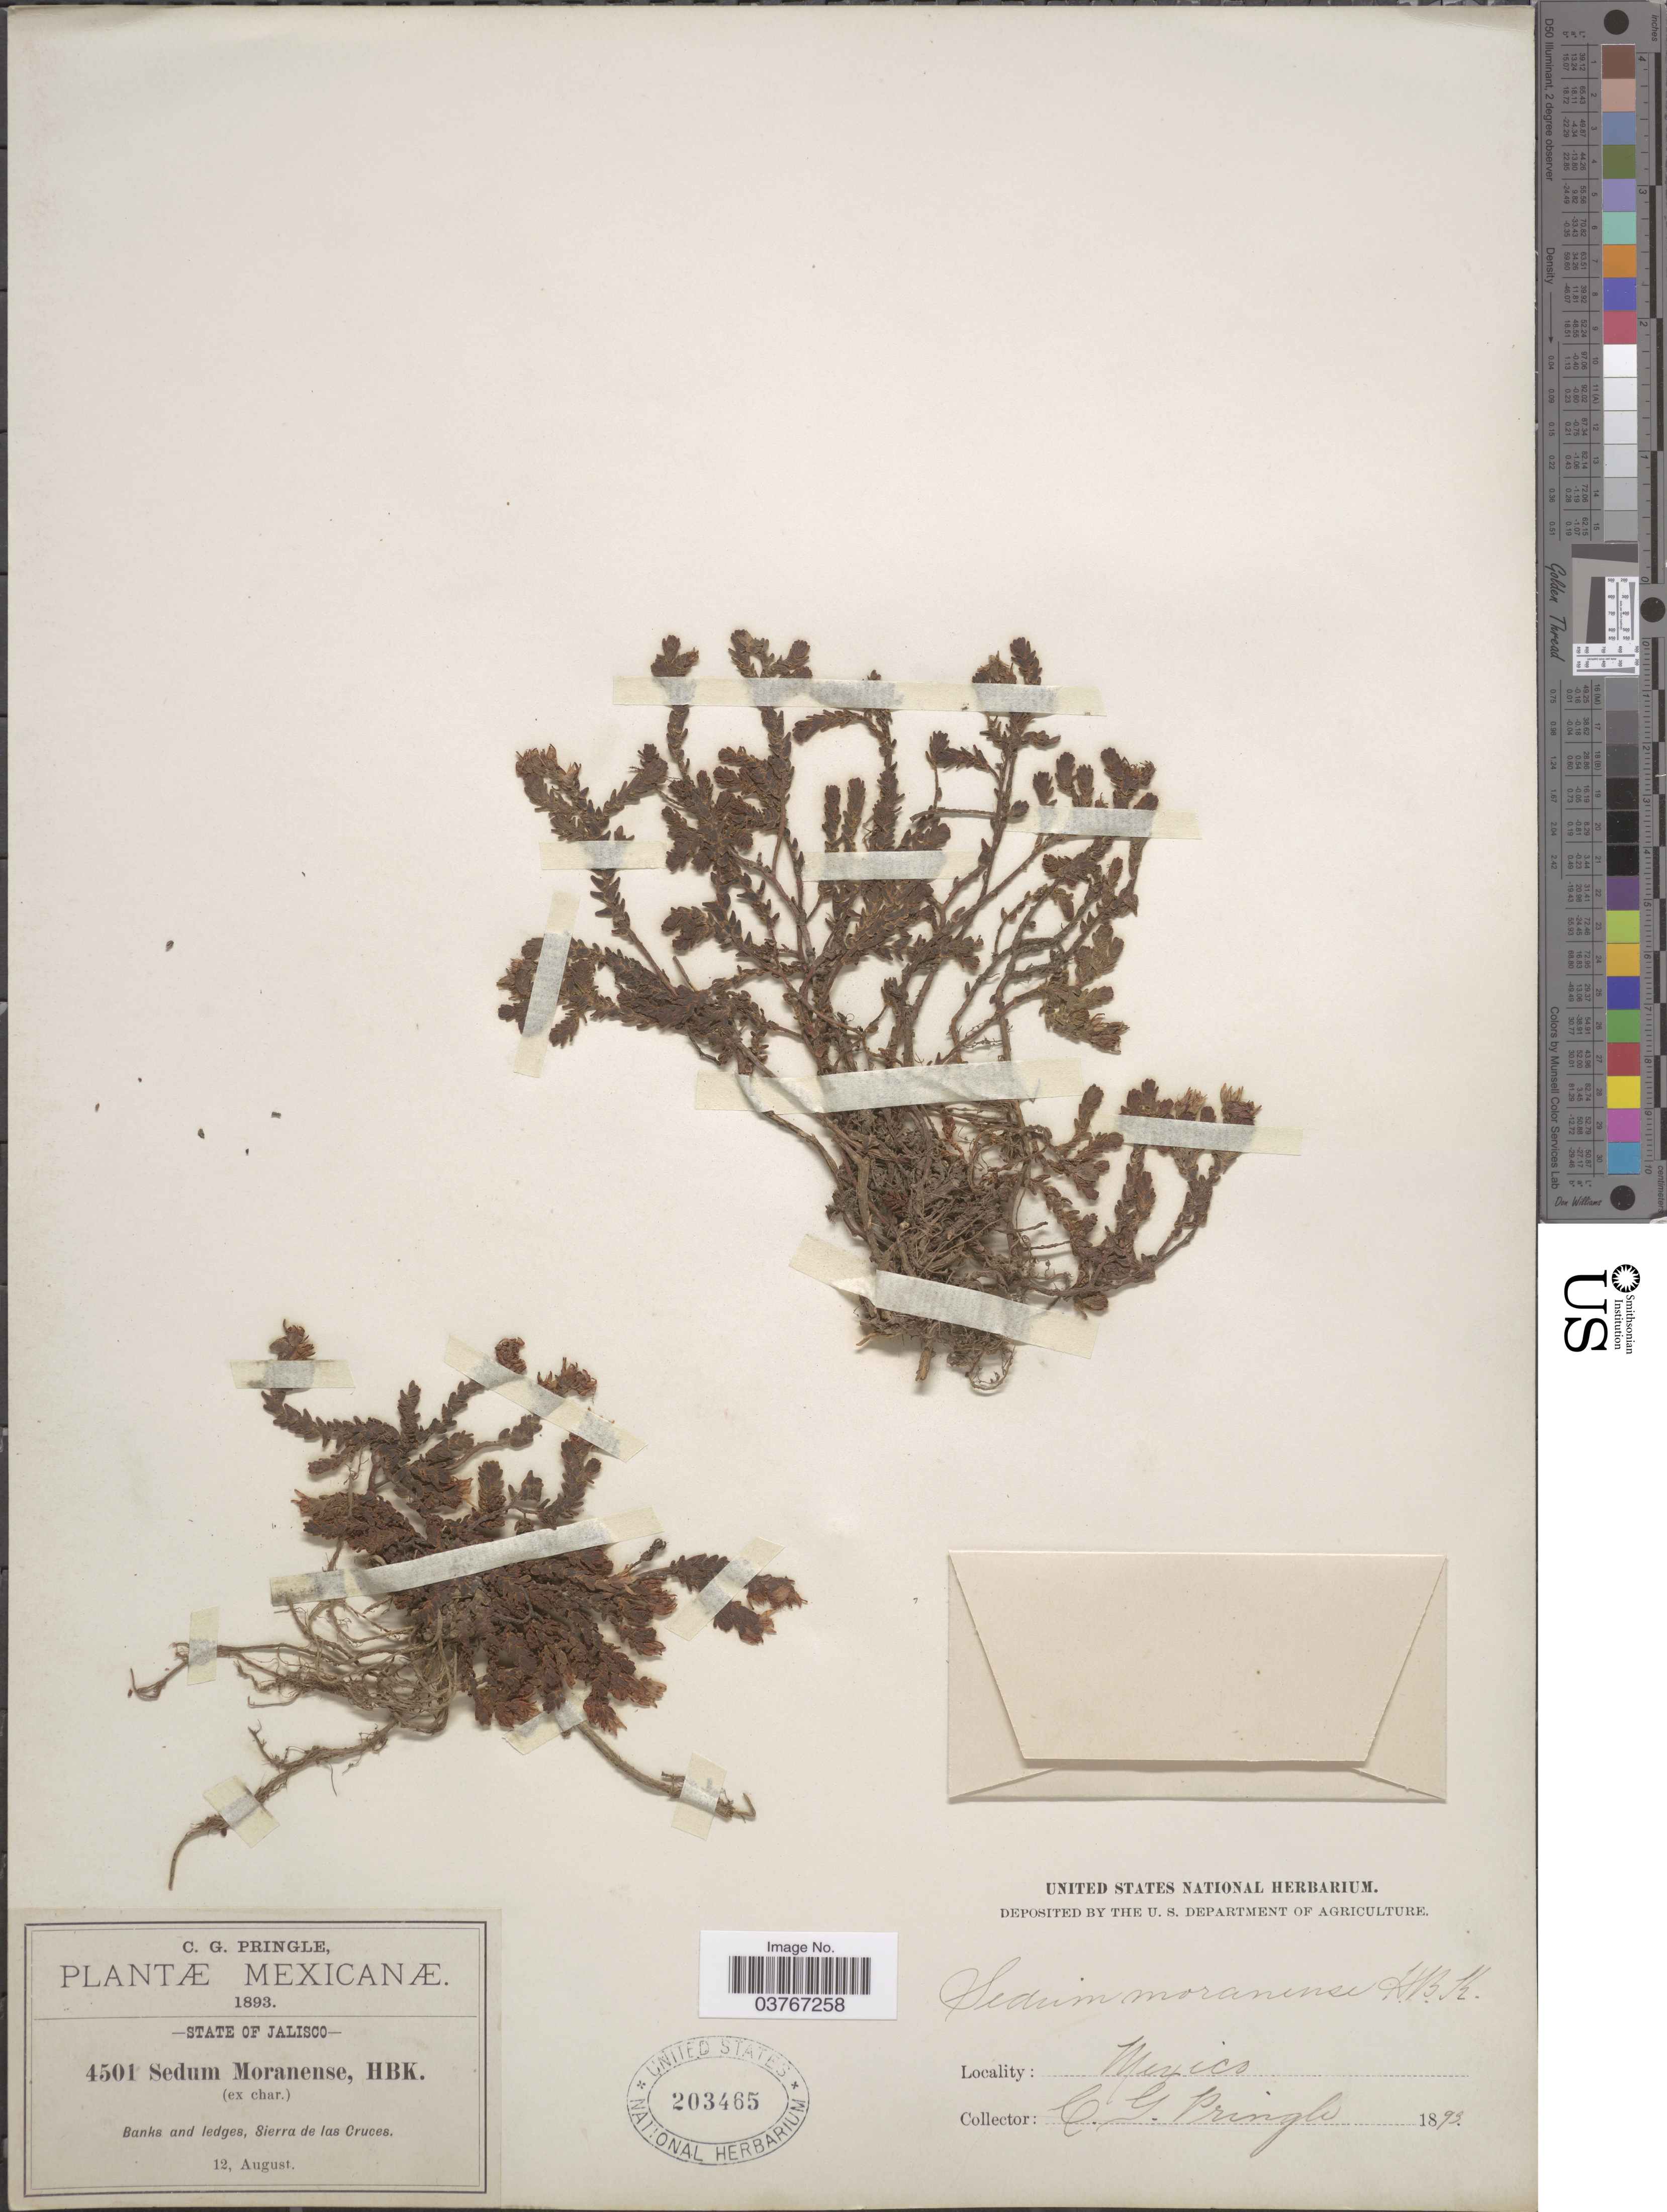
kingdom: Plantae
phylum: Tracheophyta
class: Magnoliopsida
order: Saxifragales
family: Crassulaceae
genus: Sedum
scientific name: Sedum moranense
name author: Kunth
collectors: C. G. Pringle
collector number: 4501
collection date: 1893-08-12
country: Mexico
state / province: Jalisco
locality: State of Jalisco. Banks and ledges, Sierra de las Cruces.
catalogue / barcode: US 203465